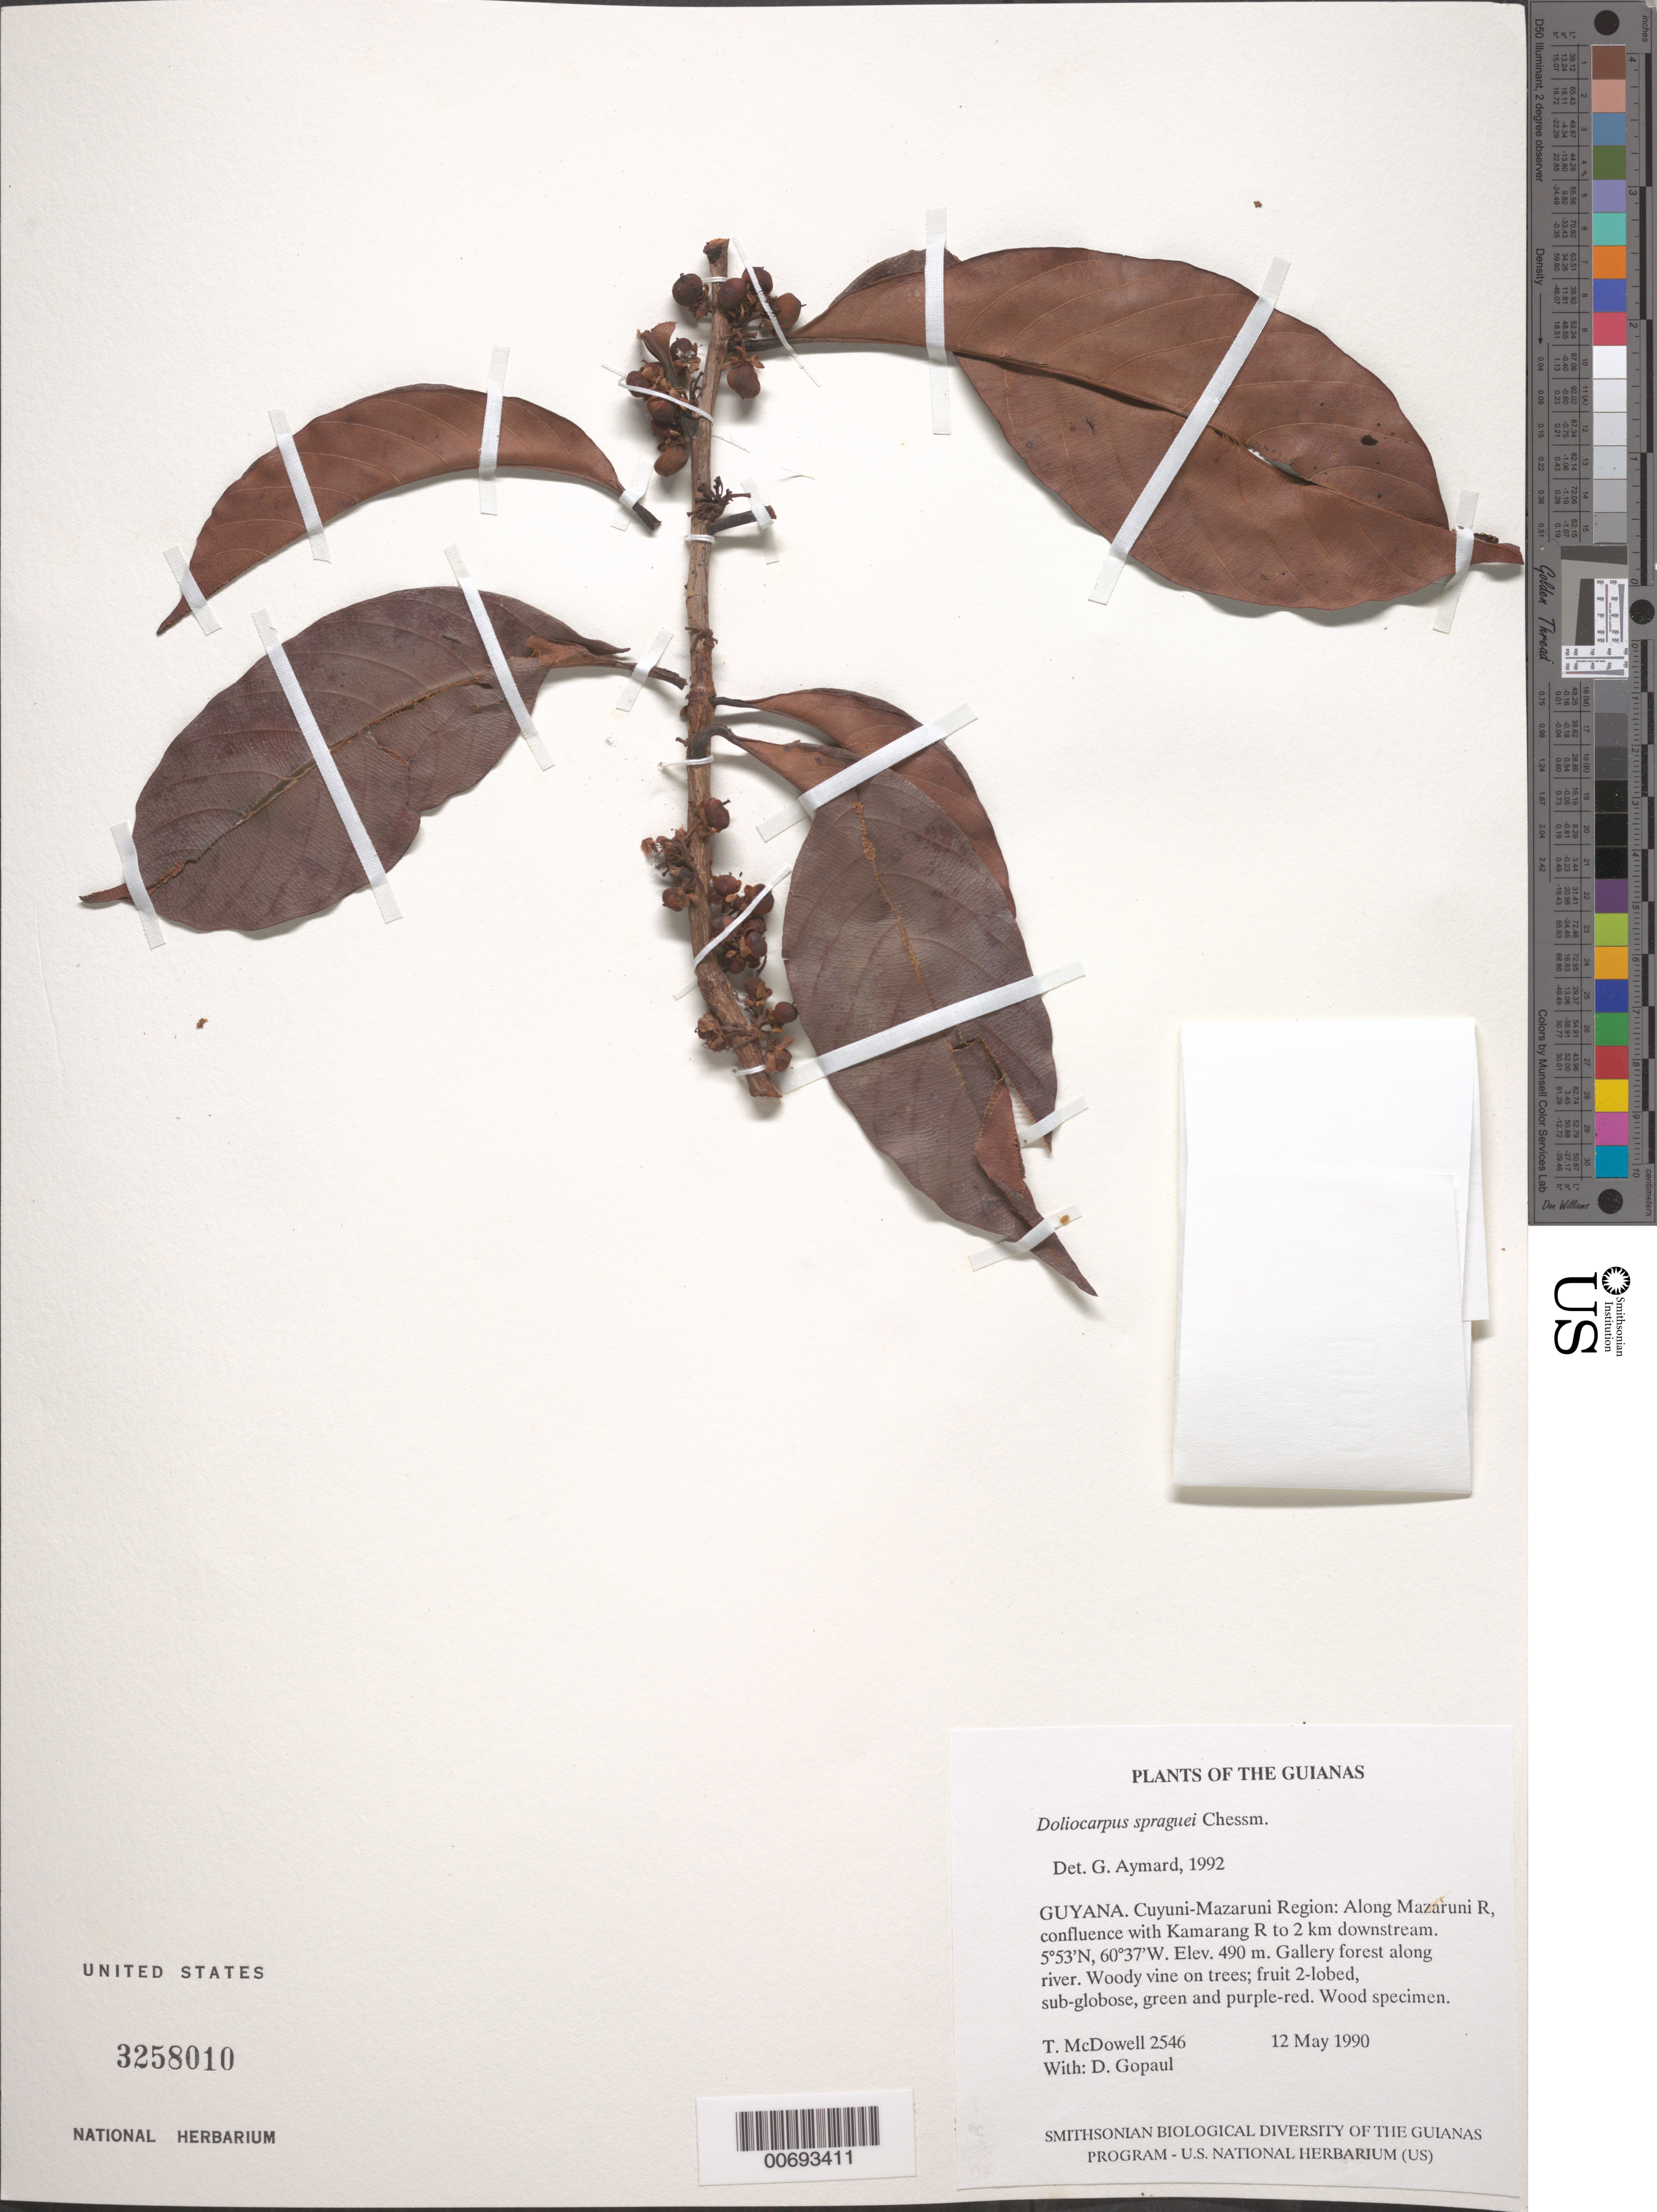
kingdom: Plantae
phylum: Tracheophyta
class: Magnoliopsida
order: Dilleniales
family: Dilleniaceae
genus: Doliocarpus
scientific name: Doliocarpus spraguei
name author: Cheesman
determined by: Aymard C., G. A., (PORT), Univ. Nac. Exp. de los Llanos Ezequiel Zamora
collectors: T. McDowell & D. Gopaul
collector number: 2546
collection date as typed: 12 May 1990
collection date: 1990-05-12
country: Guyana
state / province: Cuyuni-Mazaruni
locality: Along Mazaruni R, confluence with Kamarang R to 2 km downstream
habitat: Gallery forest along river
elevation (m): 490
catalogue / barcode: US 3258010